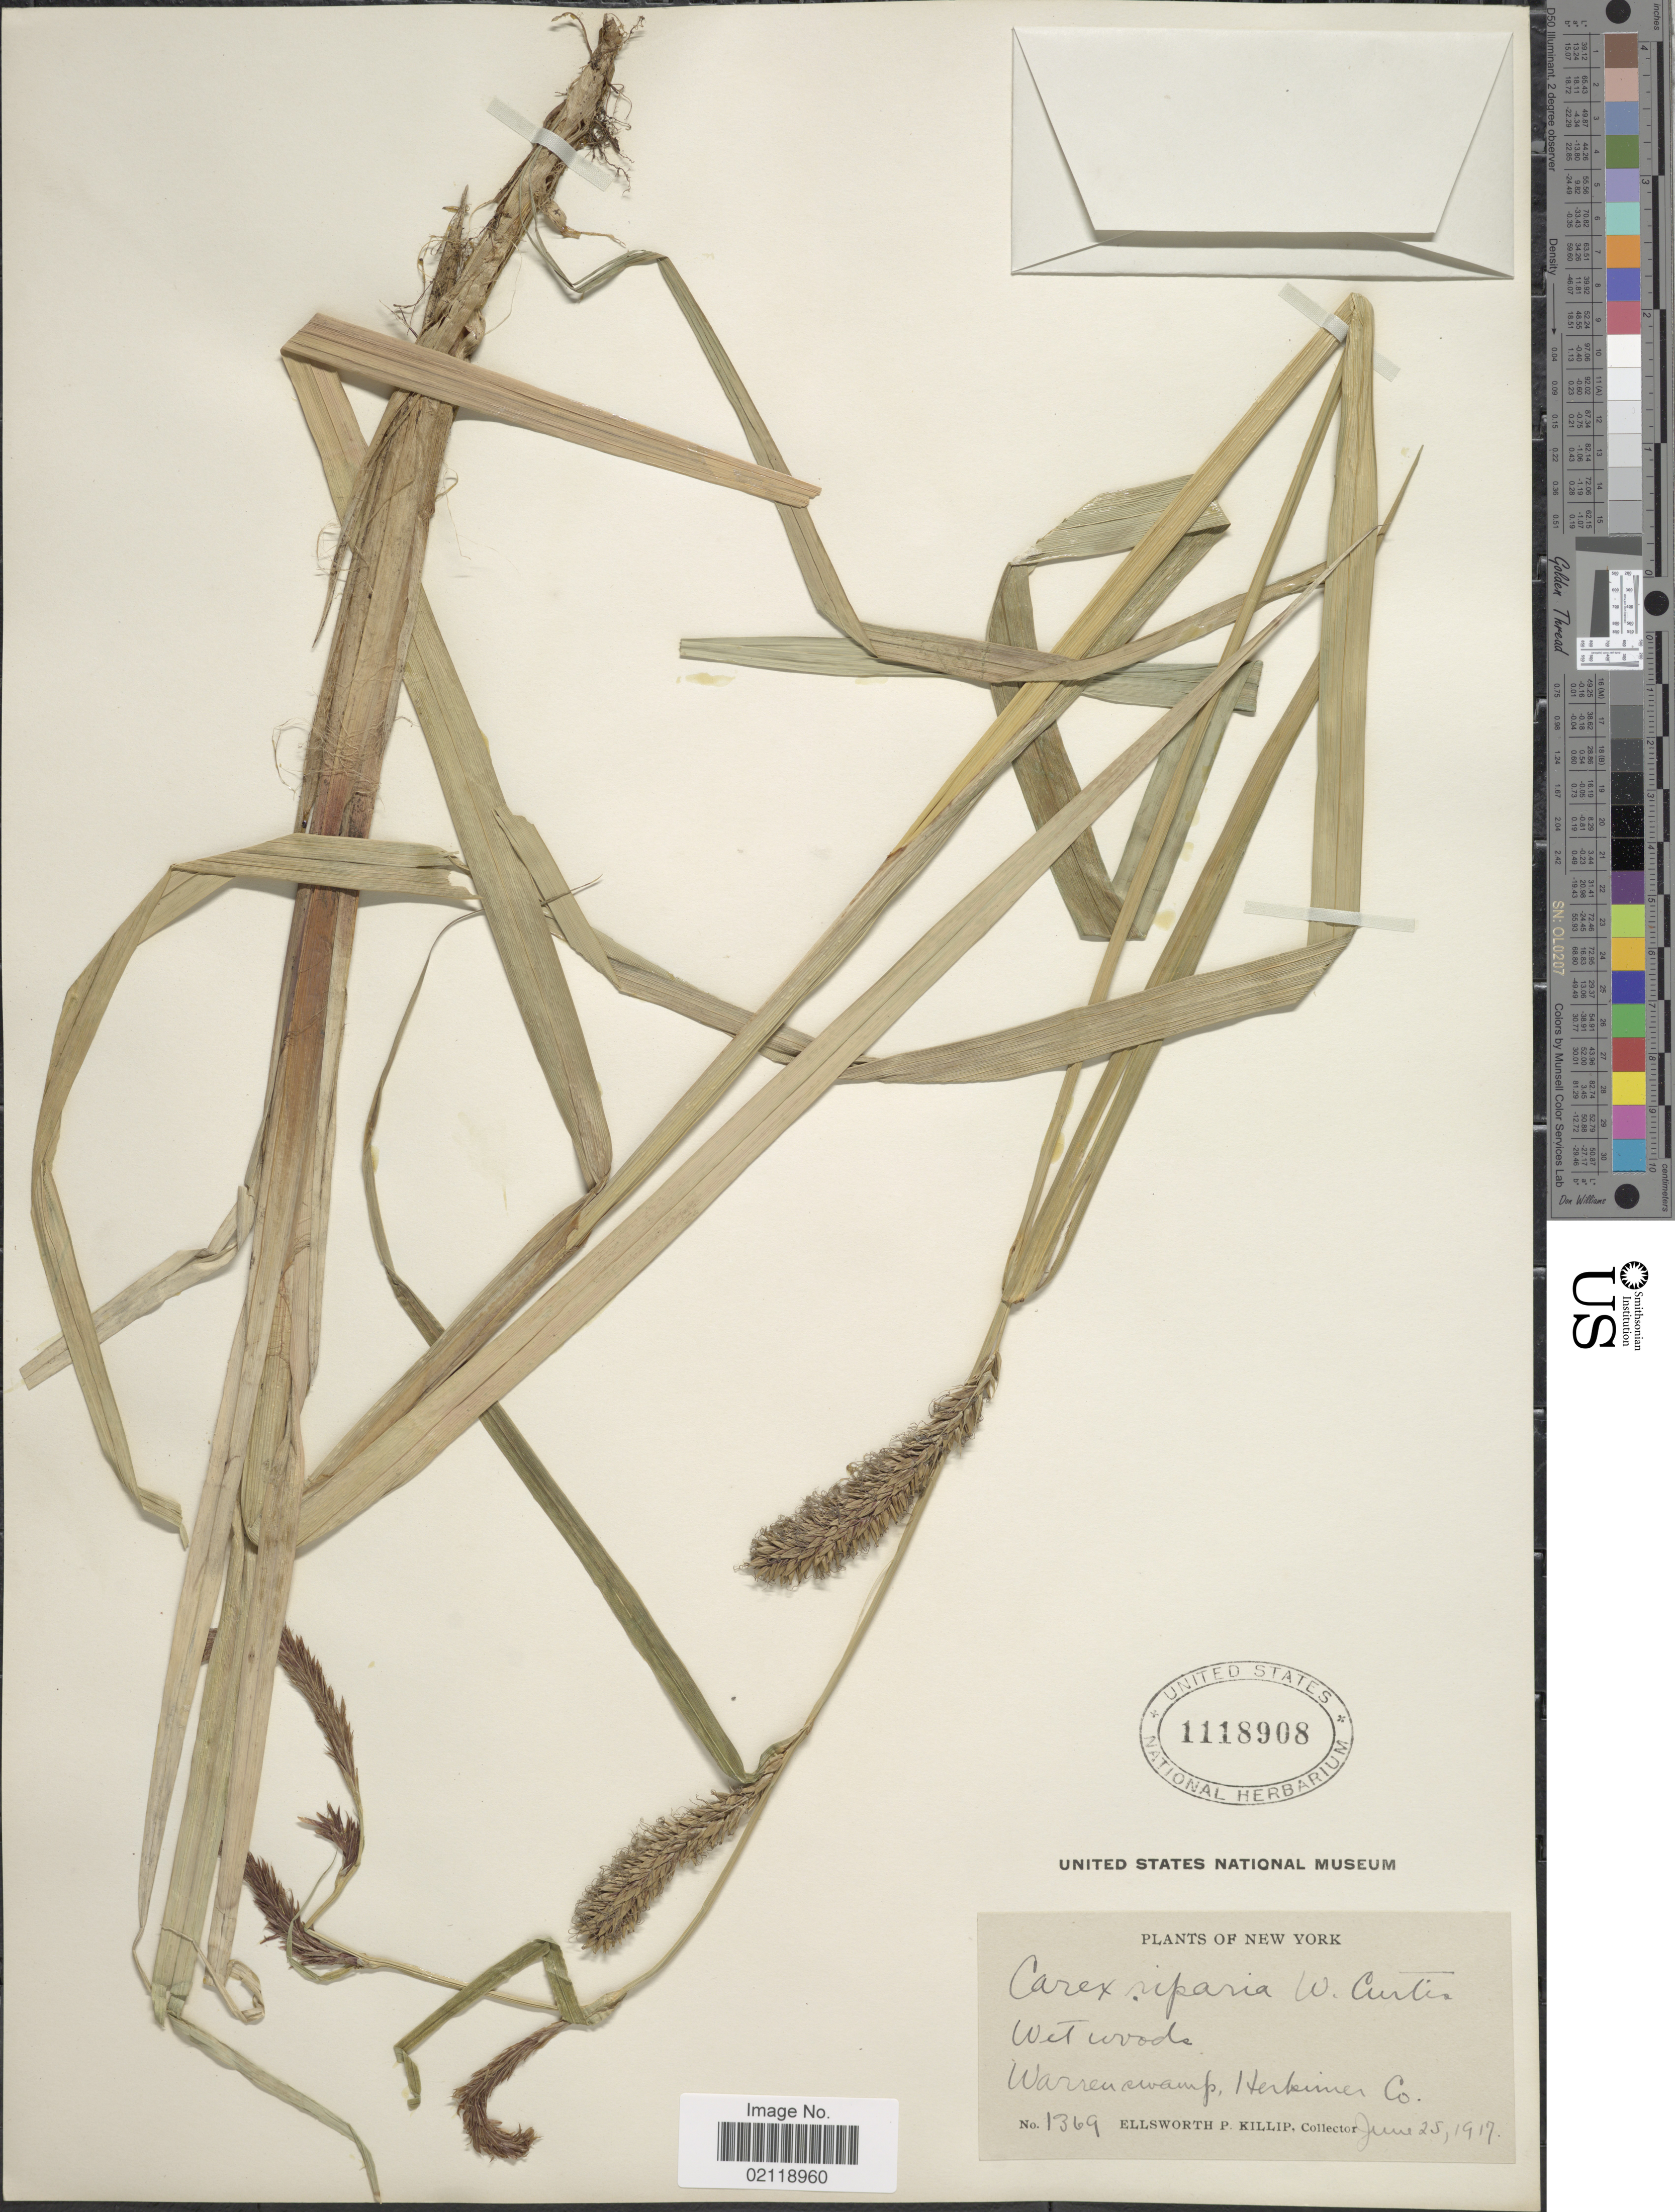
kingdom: Plantae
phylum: Tracheophyta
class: Liliopsida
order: Poales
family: Cyperaceae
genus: Carex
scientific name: Carex lacustris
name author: Willd.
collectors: E. P. Killip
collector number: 1369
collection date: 1917-06-25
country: United States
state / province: New York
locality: Wet woods, Warren swamp, Herkimer Co.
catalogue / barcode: US 1118908